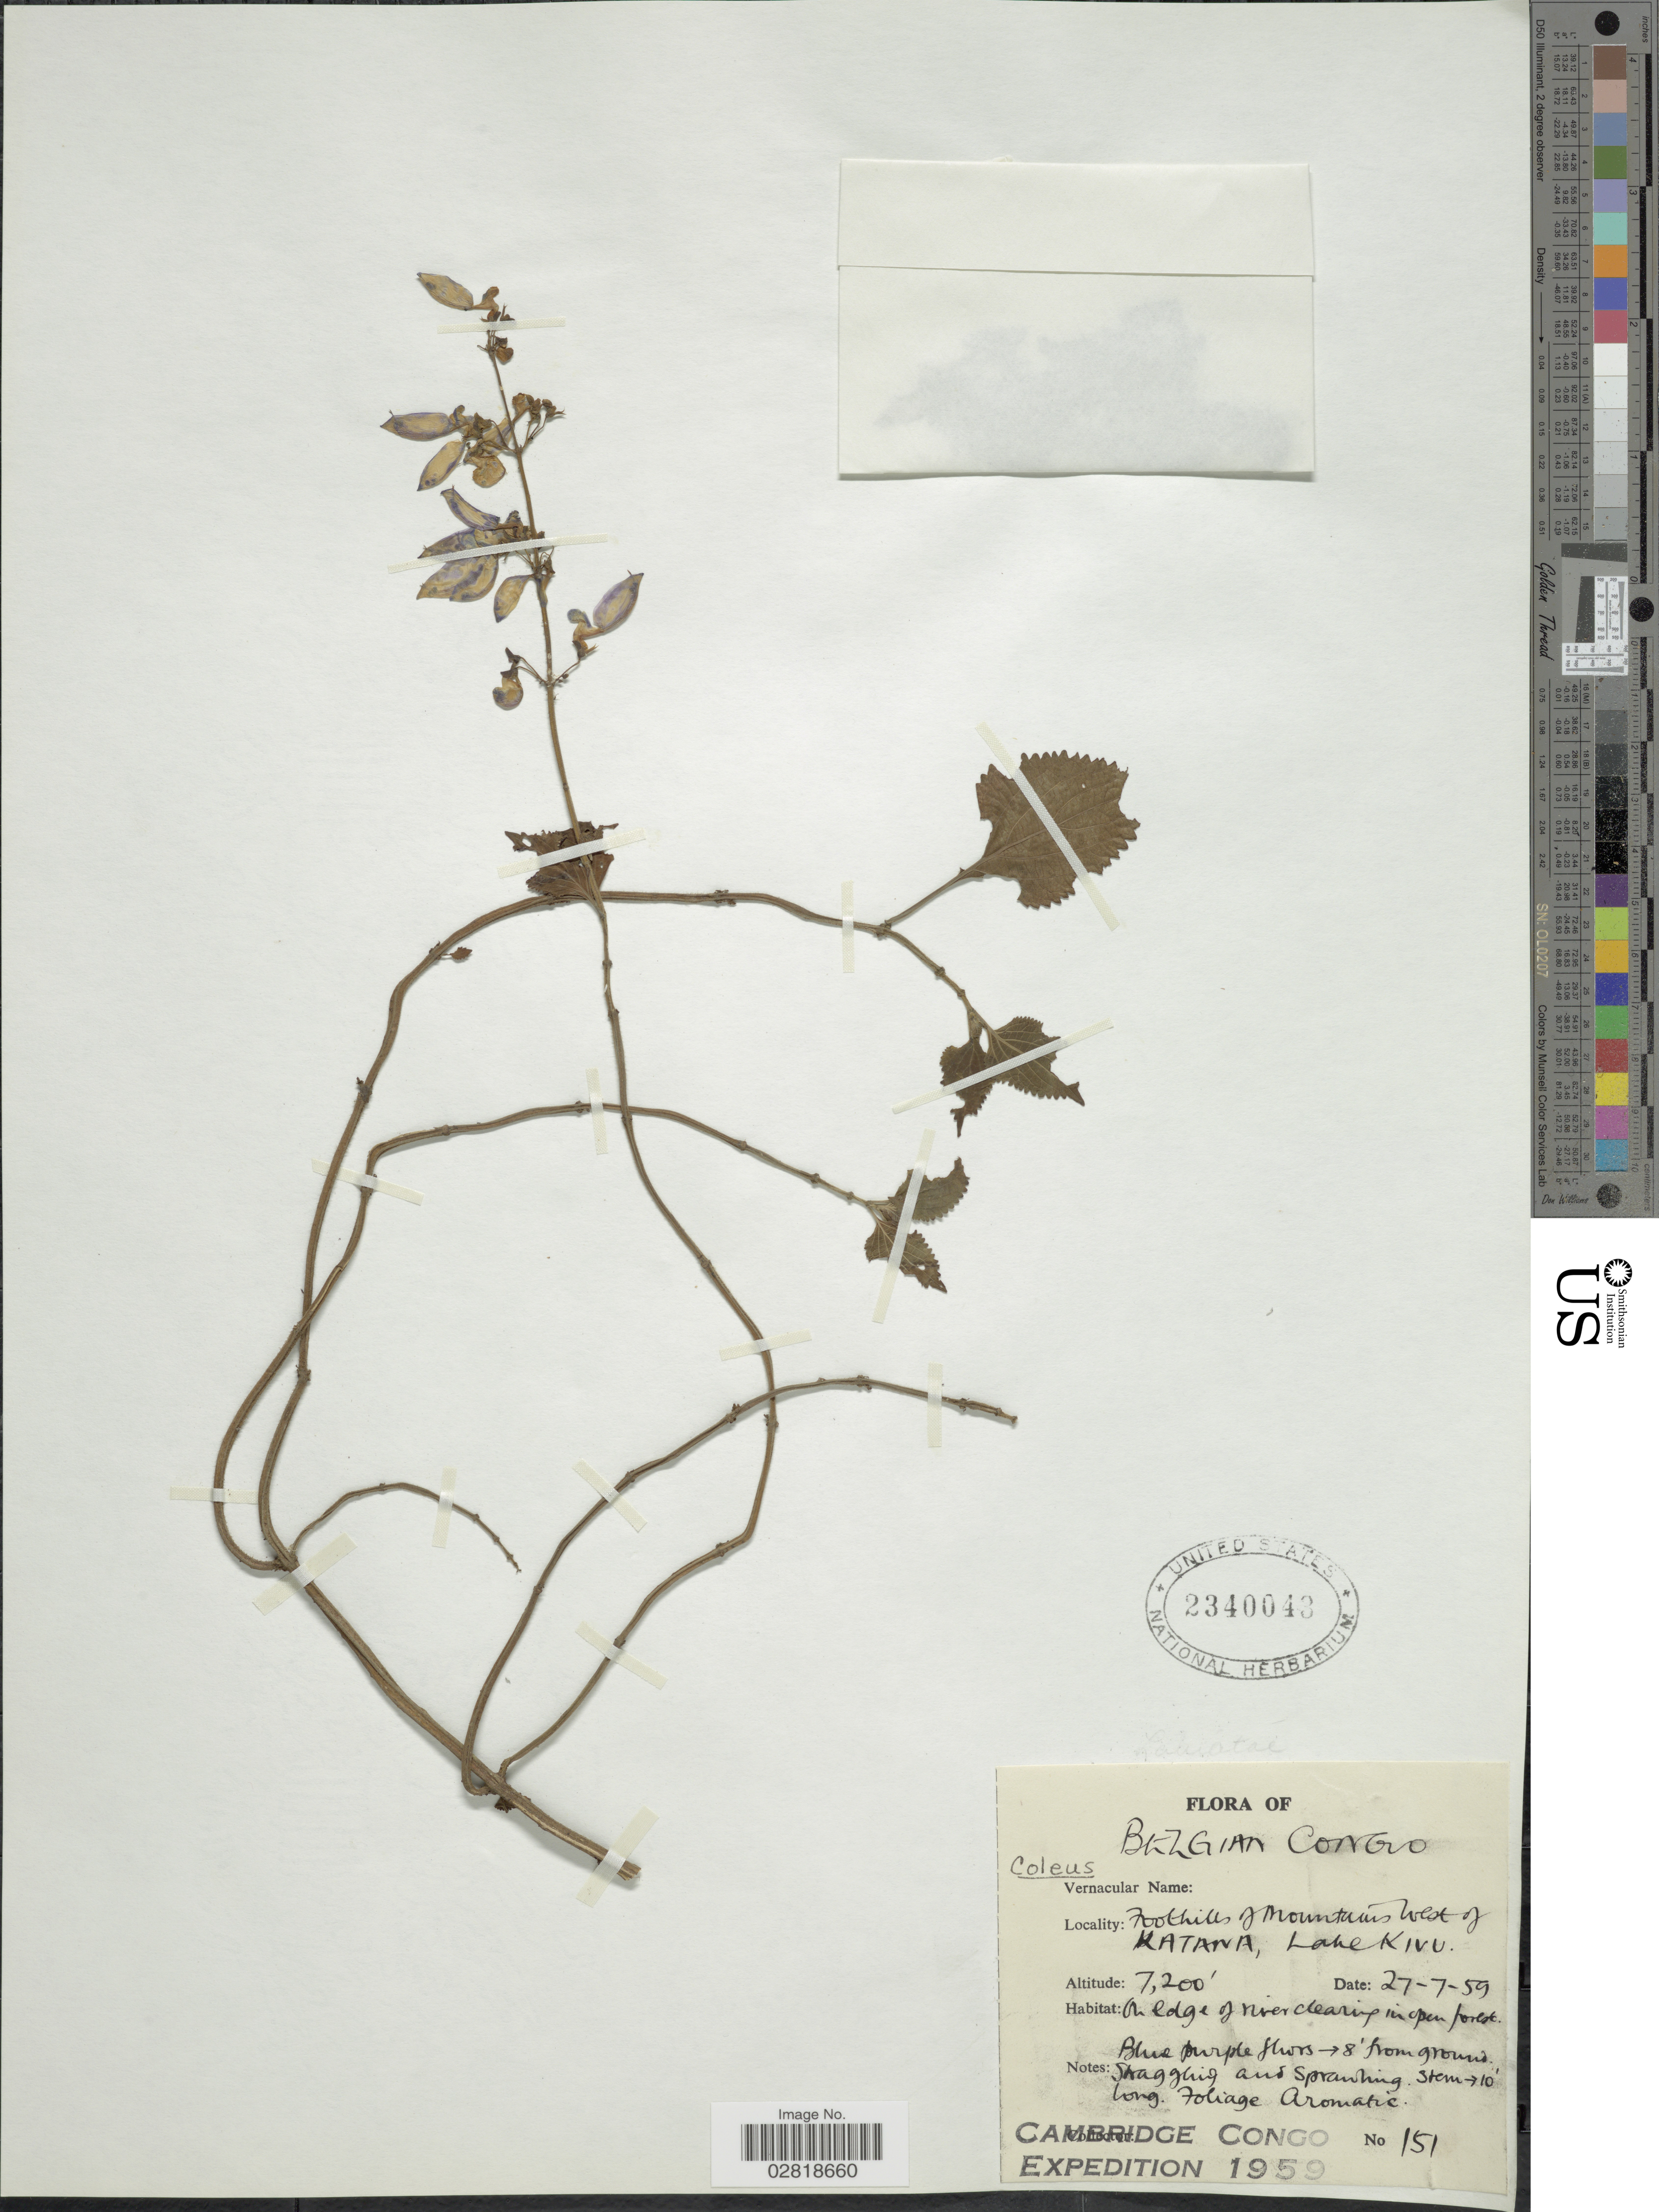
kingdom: Plantae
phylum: Tracheophyta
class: Magnoliopsida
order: Lamiales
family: Lamiaceae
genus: Plectranthus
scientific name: Plectranthus sp.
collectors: Cambridge Congo Expedition 1959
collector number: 151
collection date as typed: Transcribed d/m/y: 27/7/59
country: Congo, Democratic Republic of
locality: Belgian Congo. Foothills of Mountains West of Katawa, Lake Kivu.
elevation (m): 2195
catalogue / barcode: US 2340043